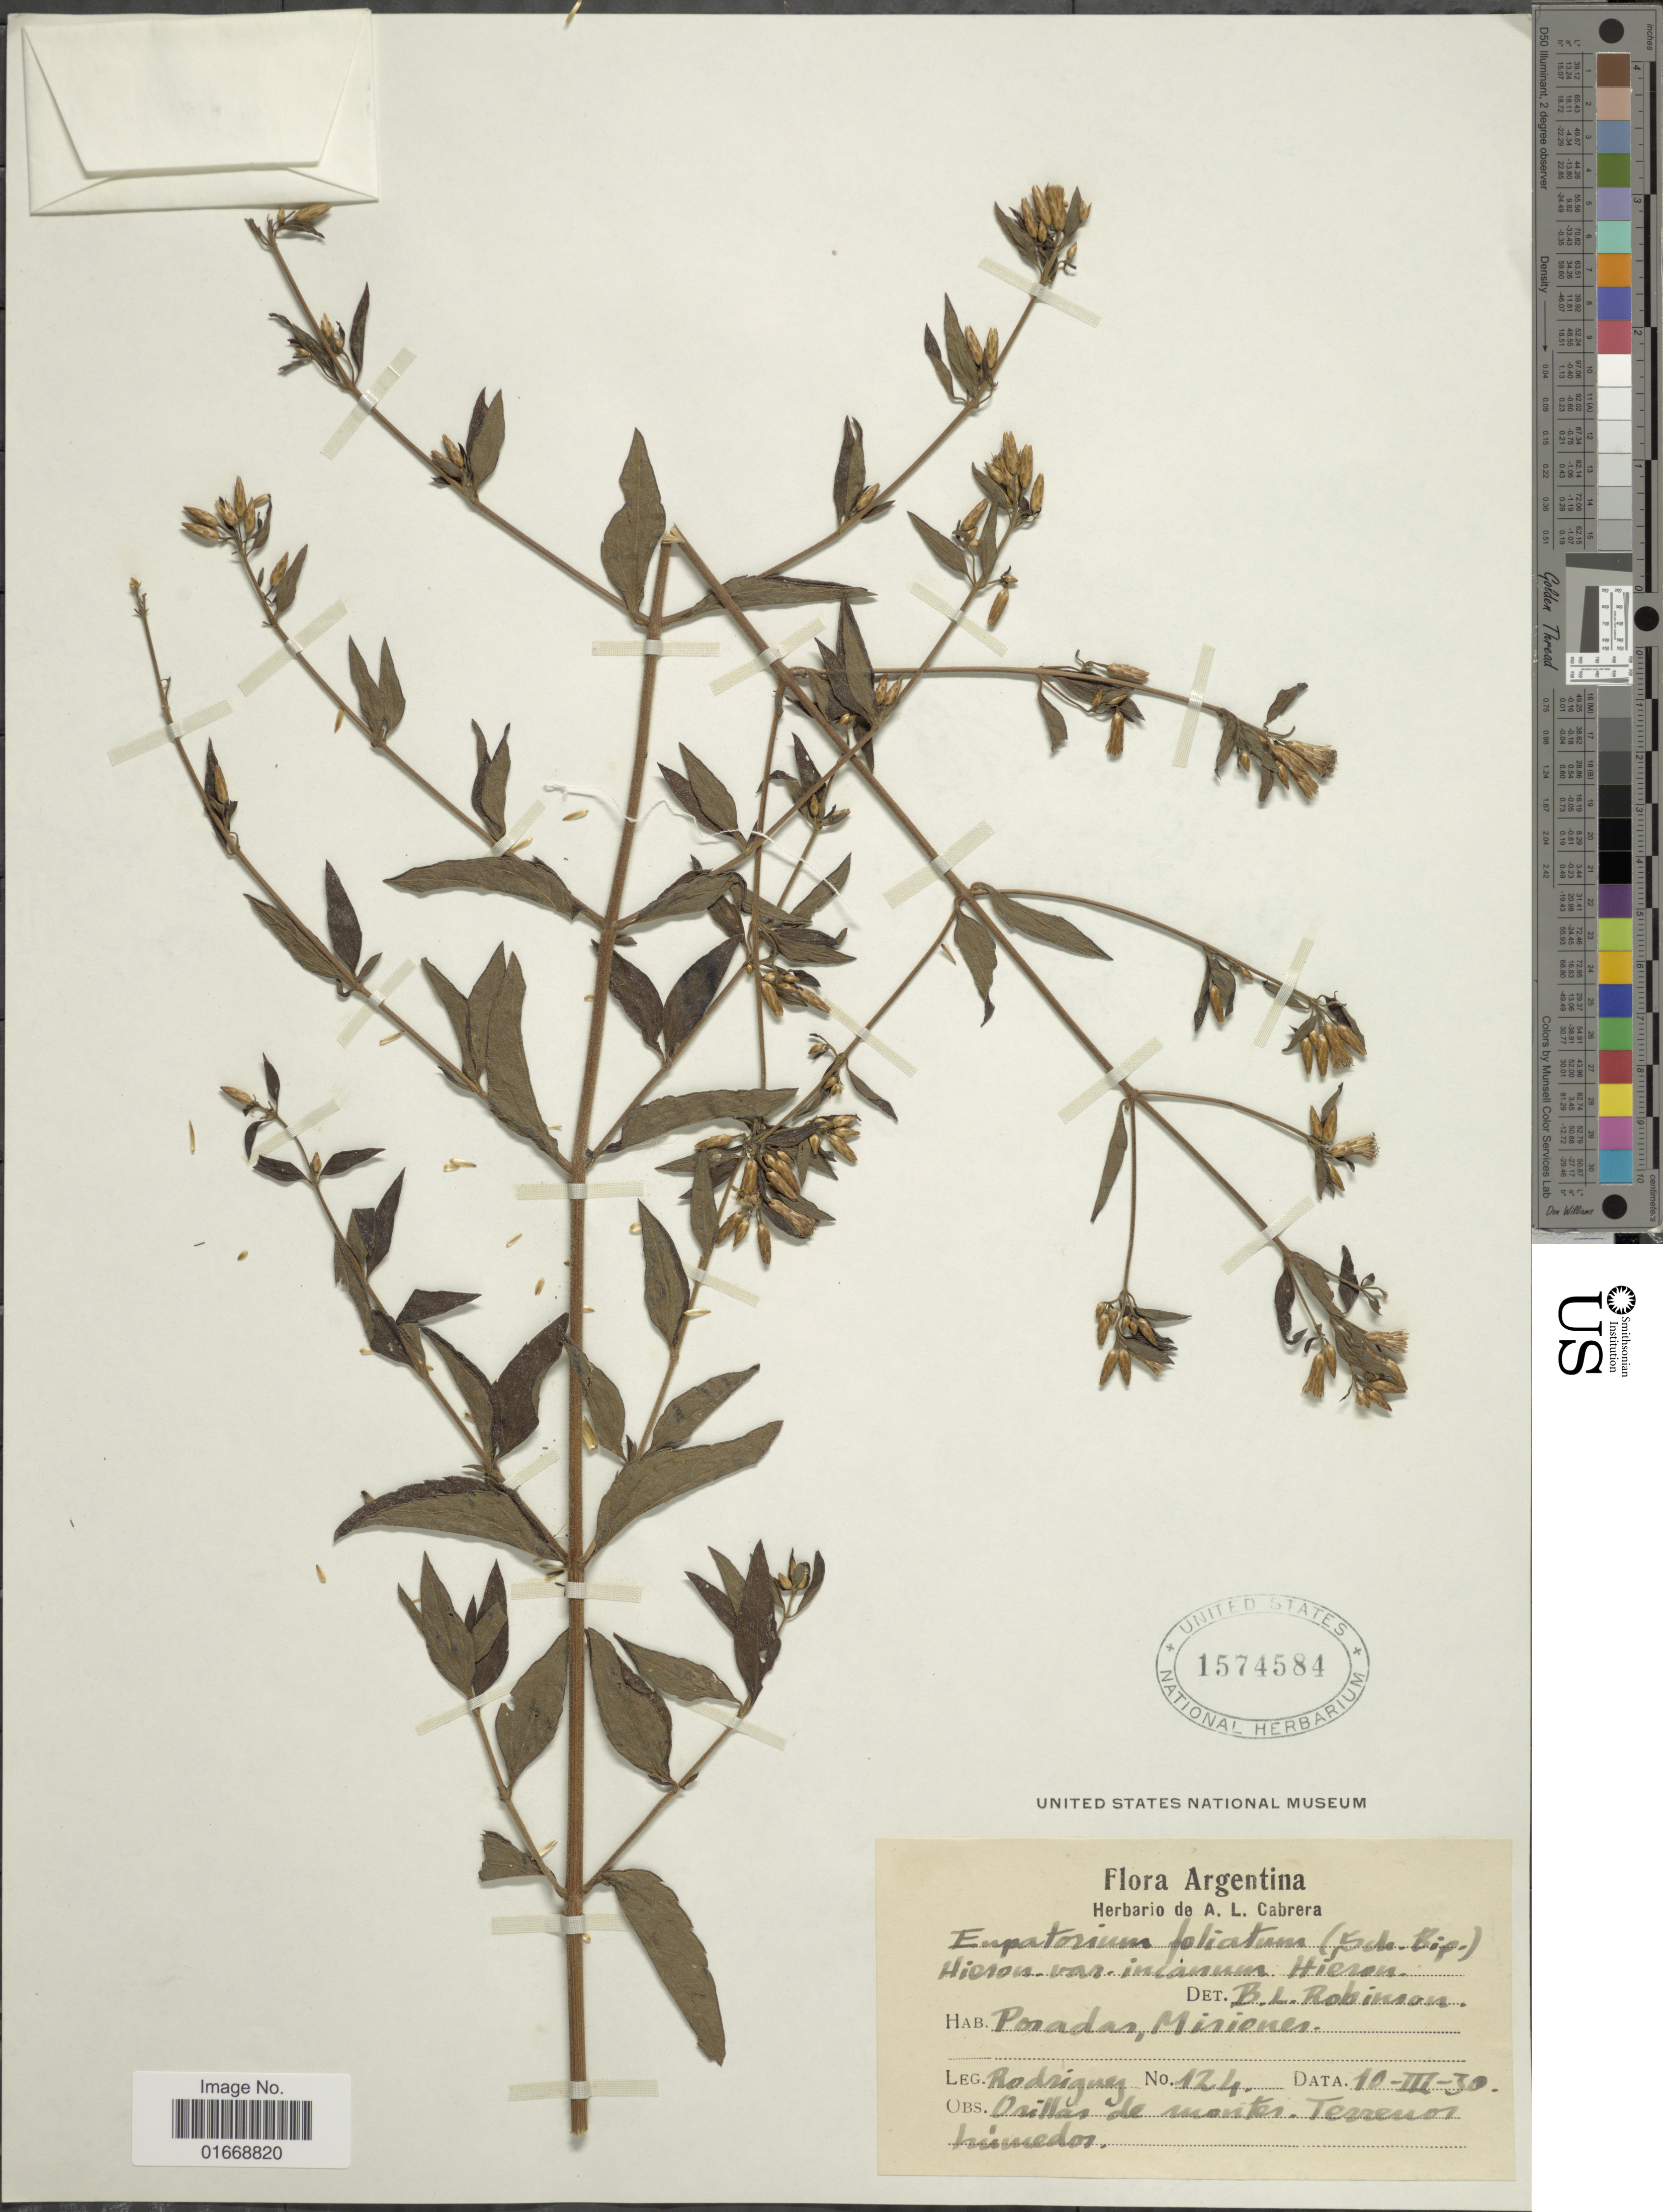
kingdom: Plantae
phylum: Tracheophyta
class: Magnoliopsida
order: Asterales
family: Asteraceae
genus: Chromolaena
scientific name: Chromolaena pedunculosa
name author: (Hook. & Arn.) R.M. King & H. Rob.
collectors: Rodriguez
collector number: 124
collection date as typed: Transcribed d/m/y: 10/3/30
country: Argentina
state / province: Misiones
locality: Posadas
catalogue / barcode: US 1574584